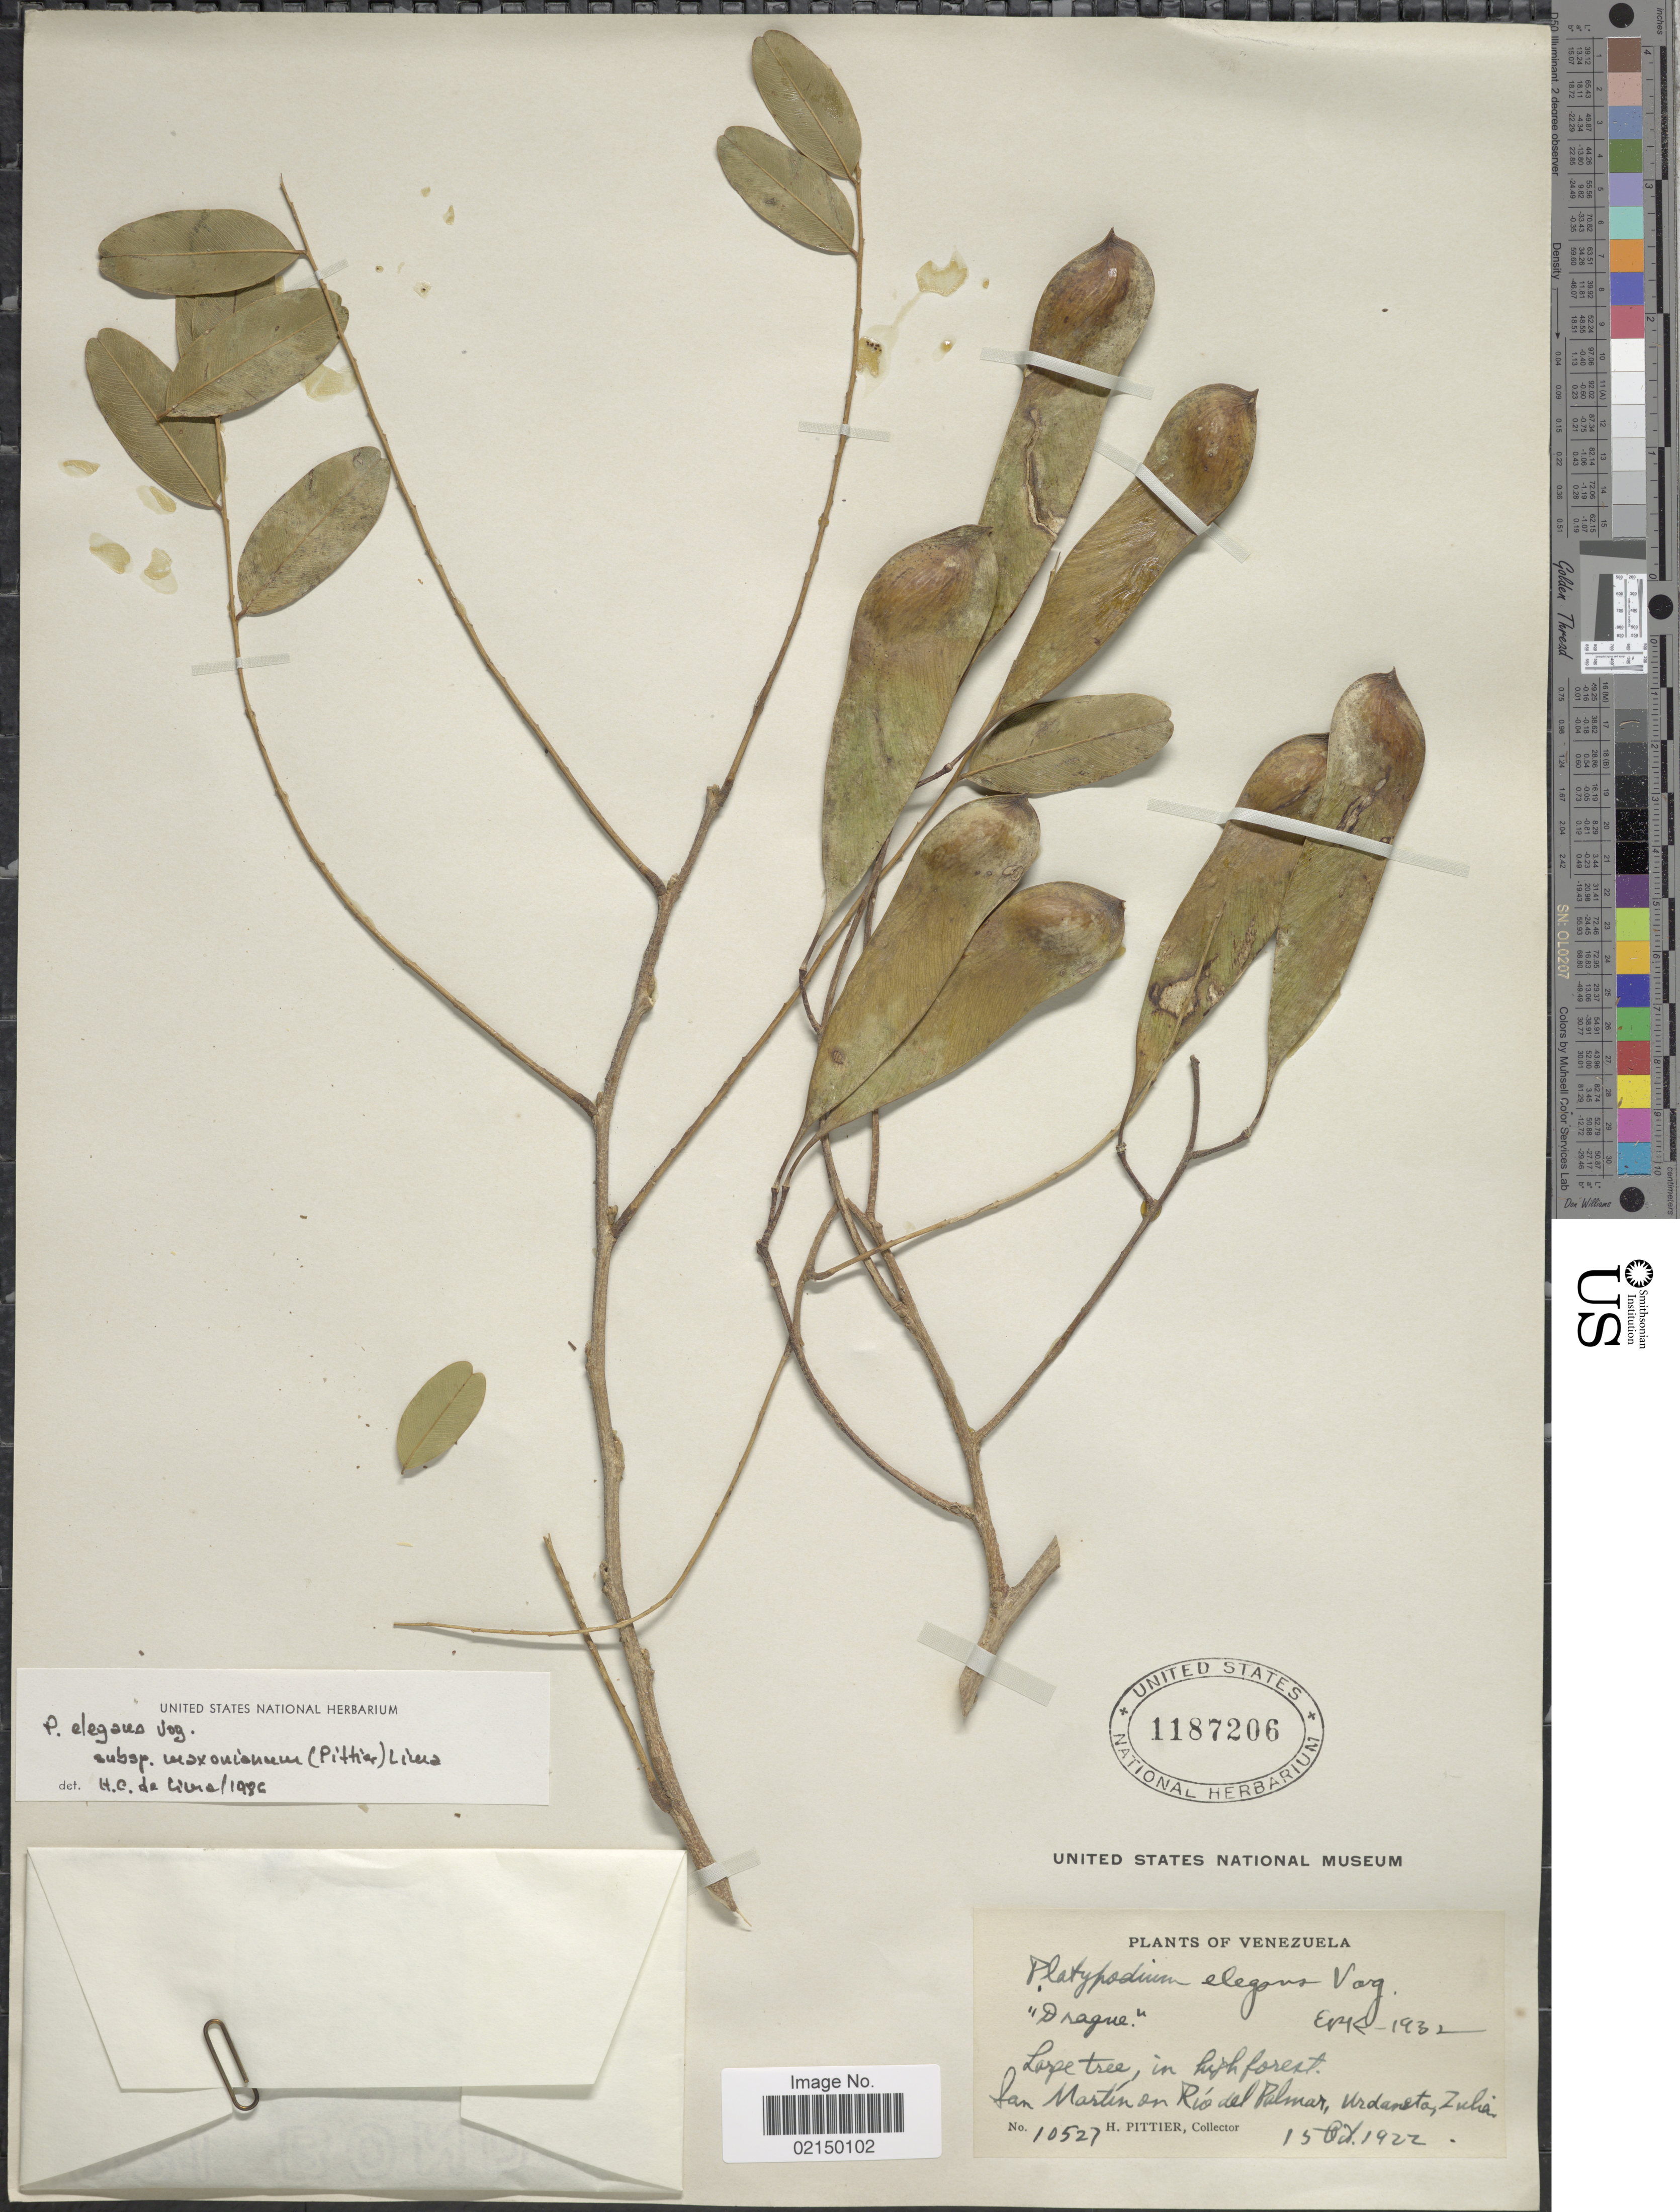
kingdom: Plantae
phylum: Tracheophyta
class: Magnoliopsida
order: Fabales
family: Fabaceae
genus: Platypodium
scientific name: Platypodium maxonianum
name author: Pittier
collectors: H. F. Pittier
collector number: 10527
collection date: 1922-10-15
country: Venezuela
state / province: Zulia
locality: In high forest, San Martin on Rio del Palmar, Urdaneta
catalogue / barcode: US 1187206